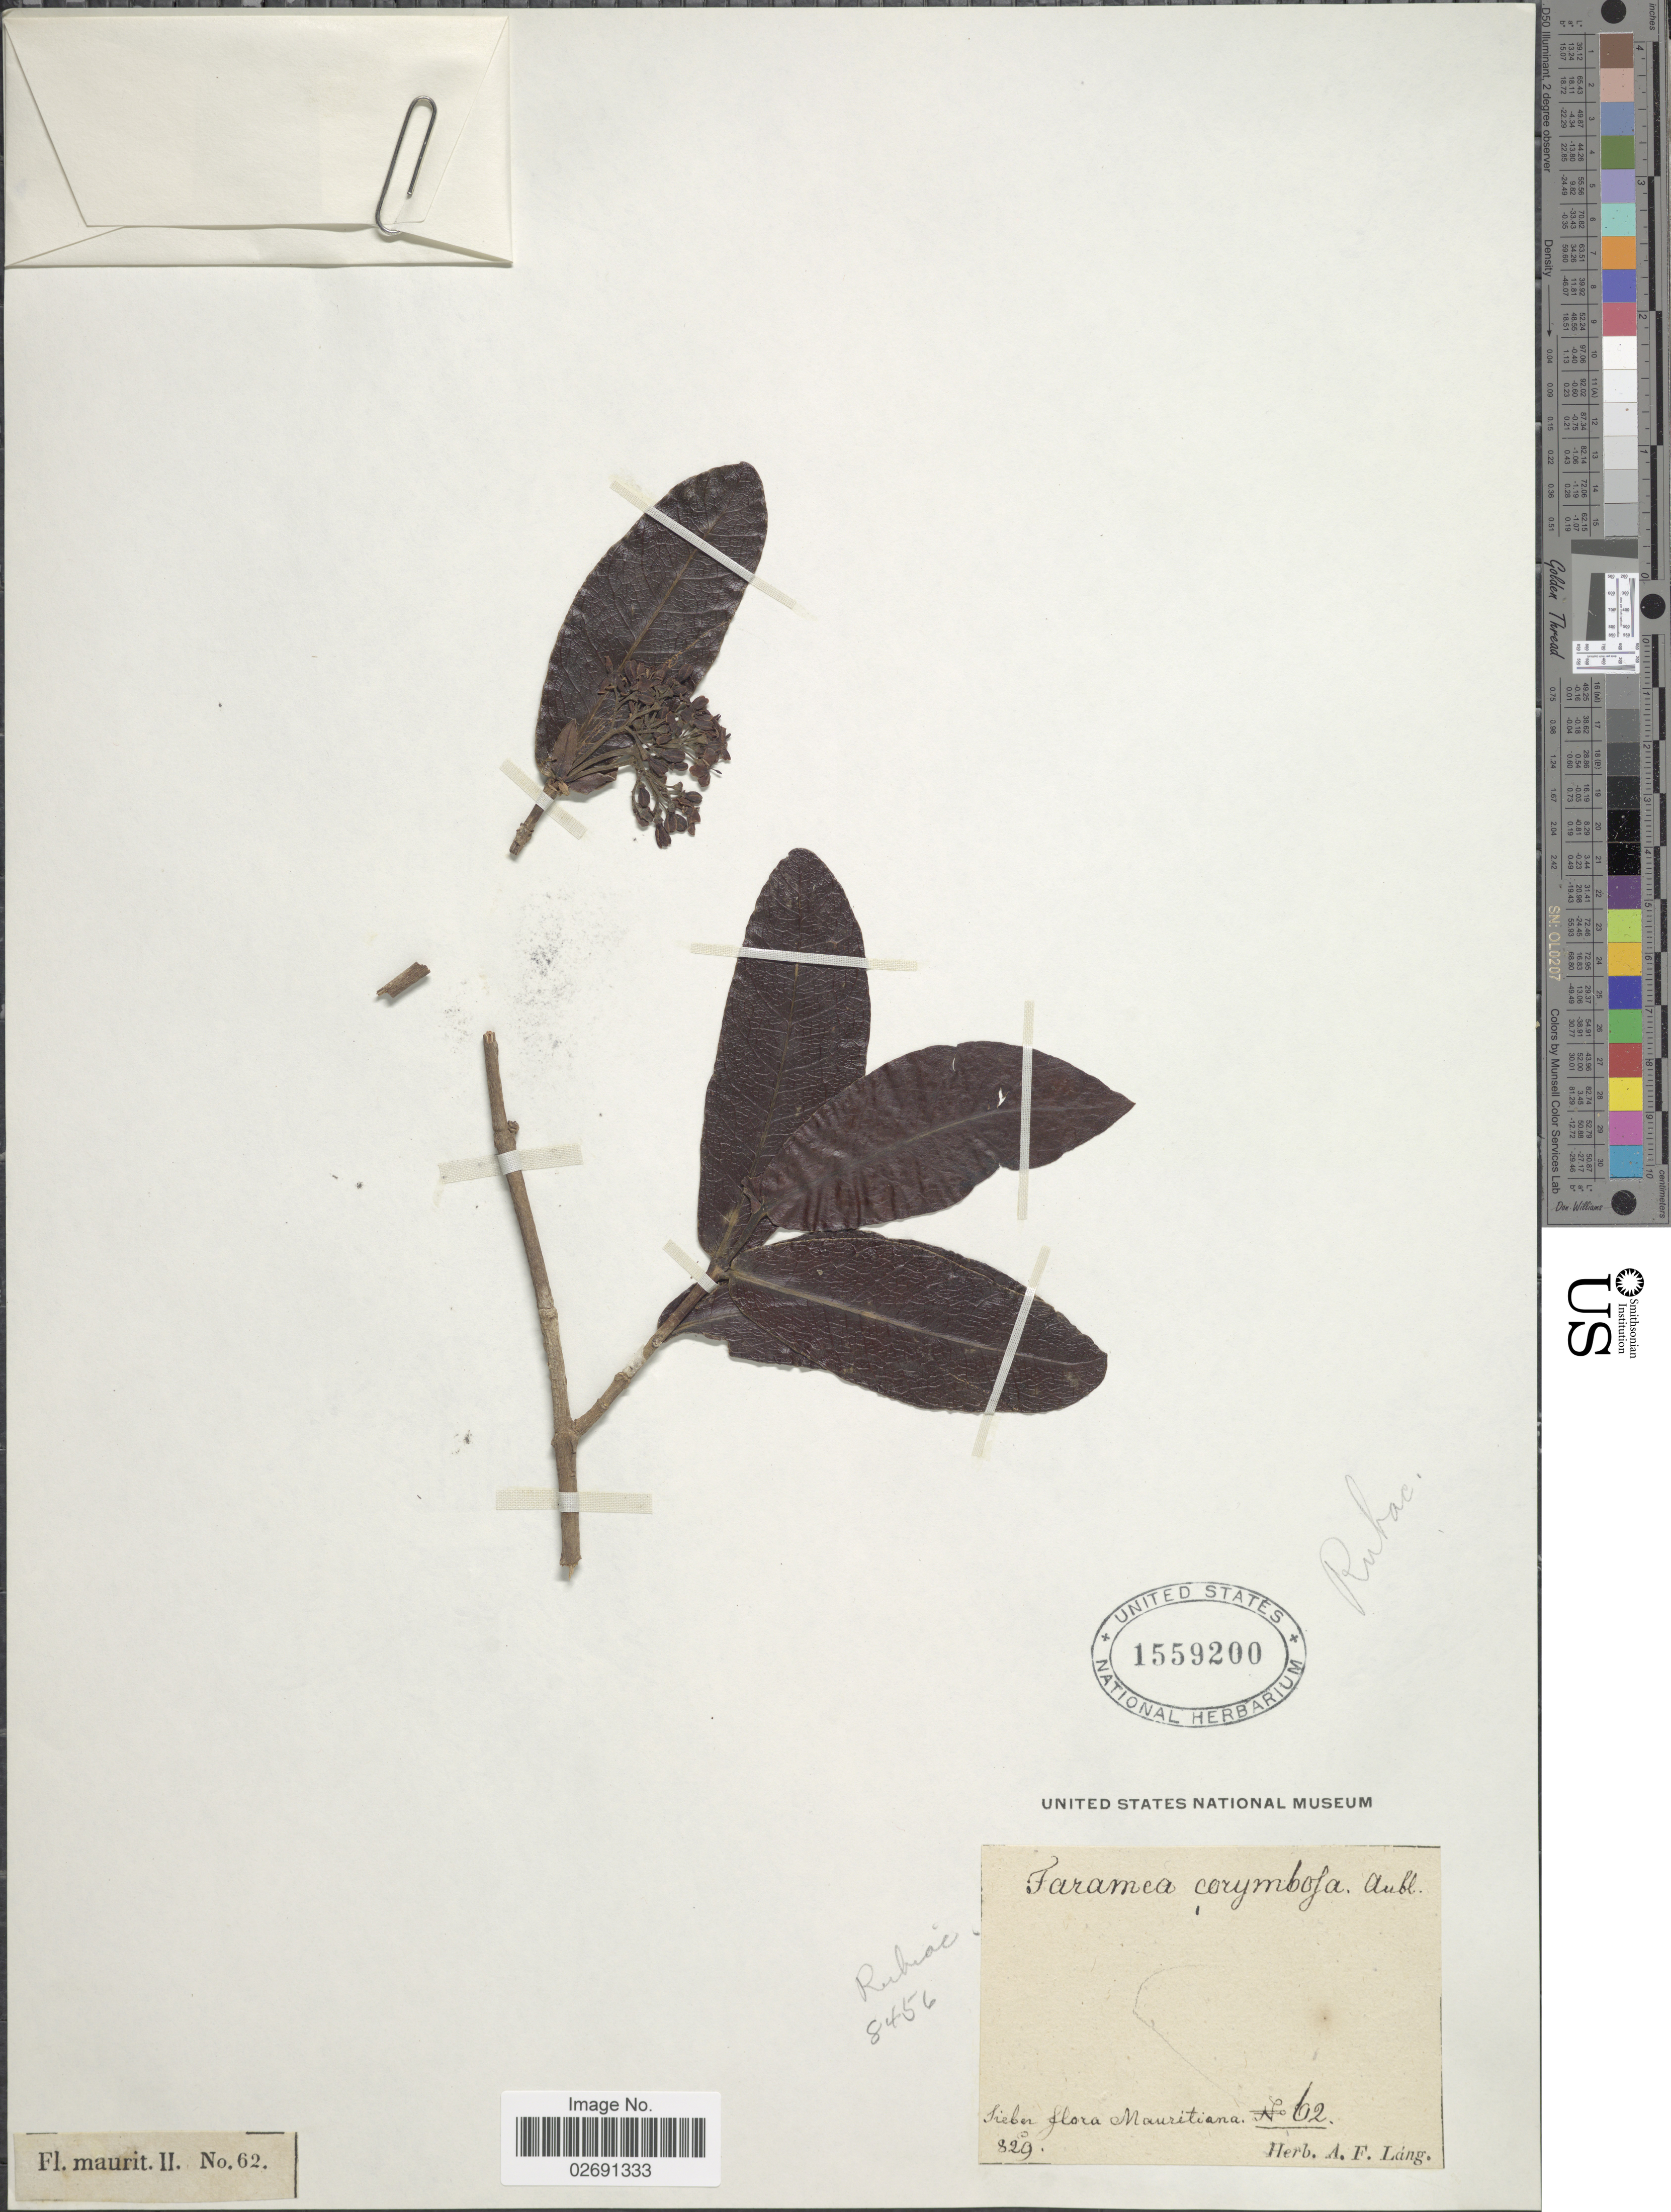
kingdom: Plantae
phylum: Tracheophyta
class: Magnoliopsida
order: Gentianales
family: Rubiaceae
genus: Faramea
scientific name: Faramea corymbosa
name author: Aubl.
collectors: Ex herb. A. F. Lang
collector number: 62/829?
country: Mauritania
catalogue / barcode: US 1559200